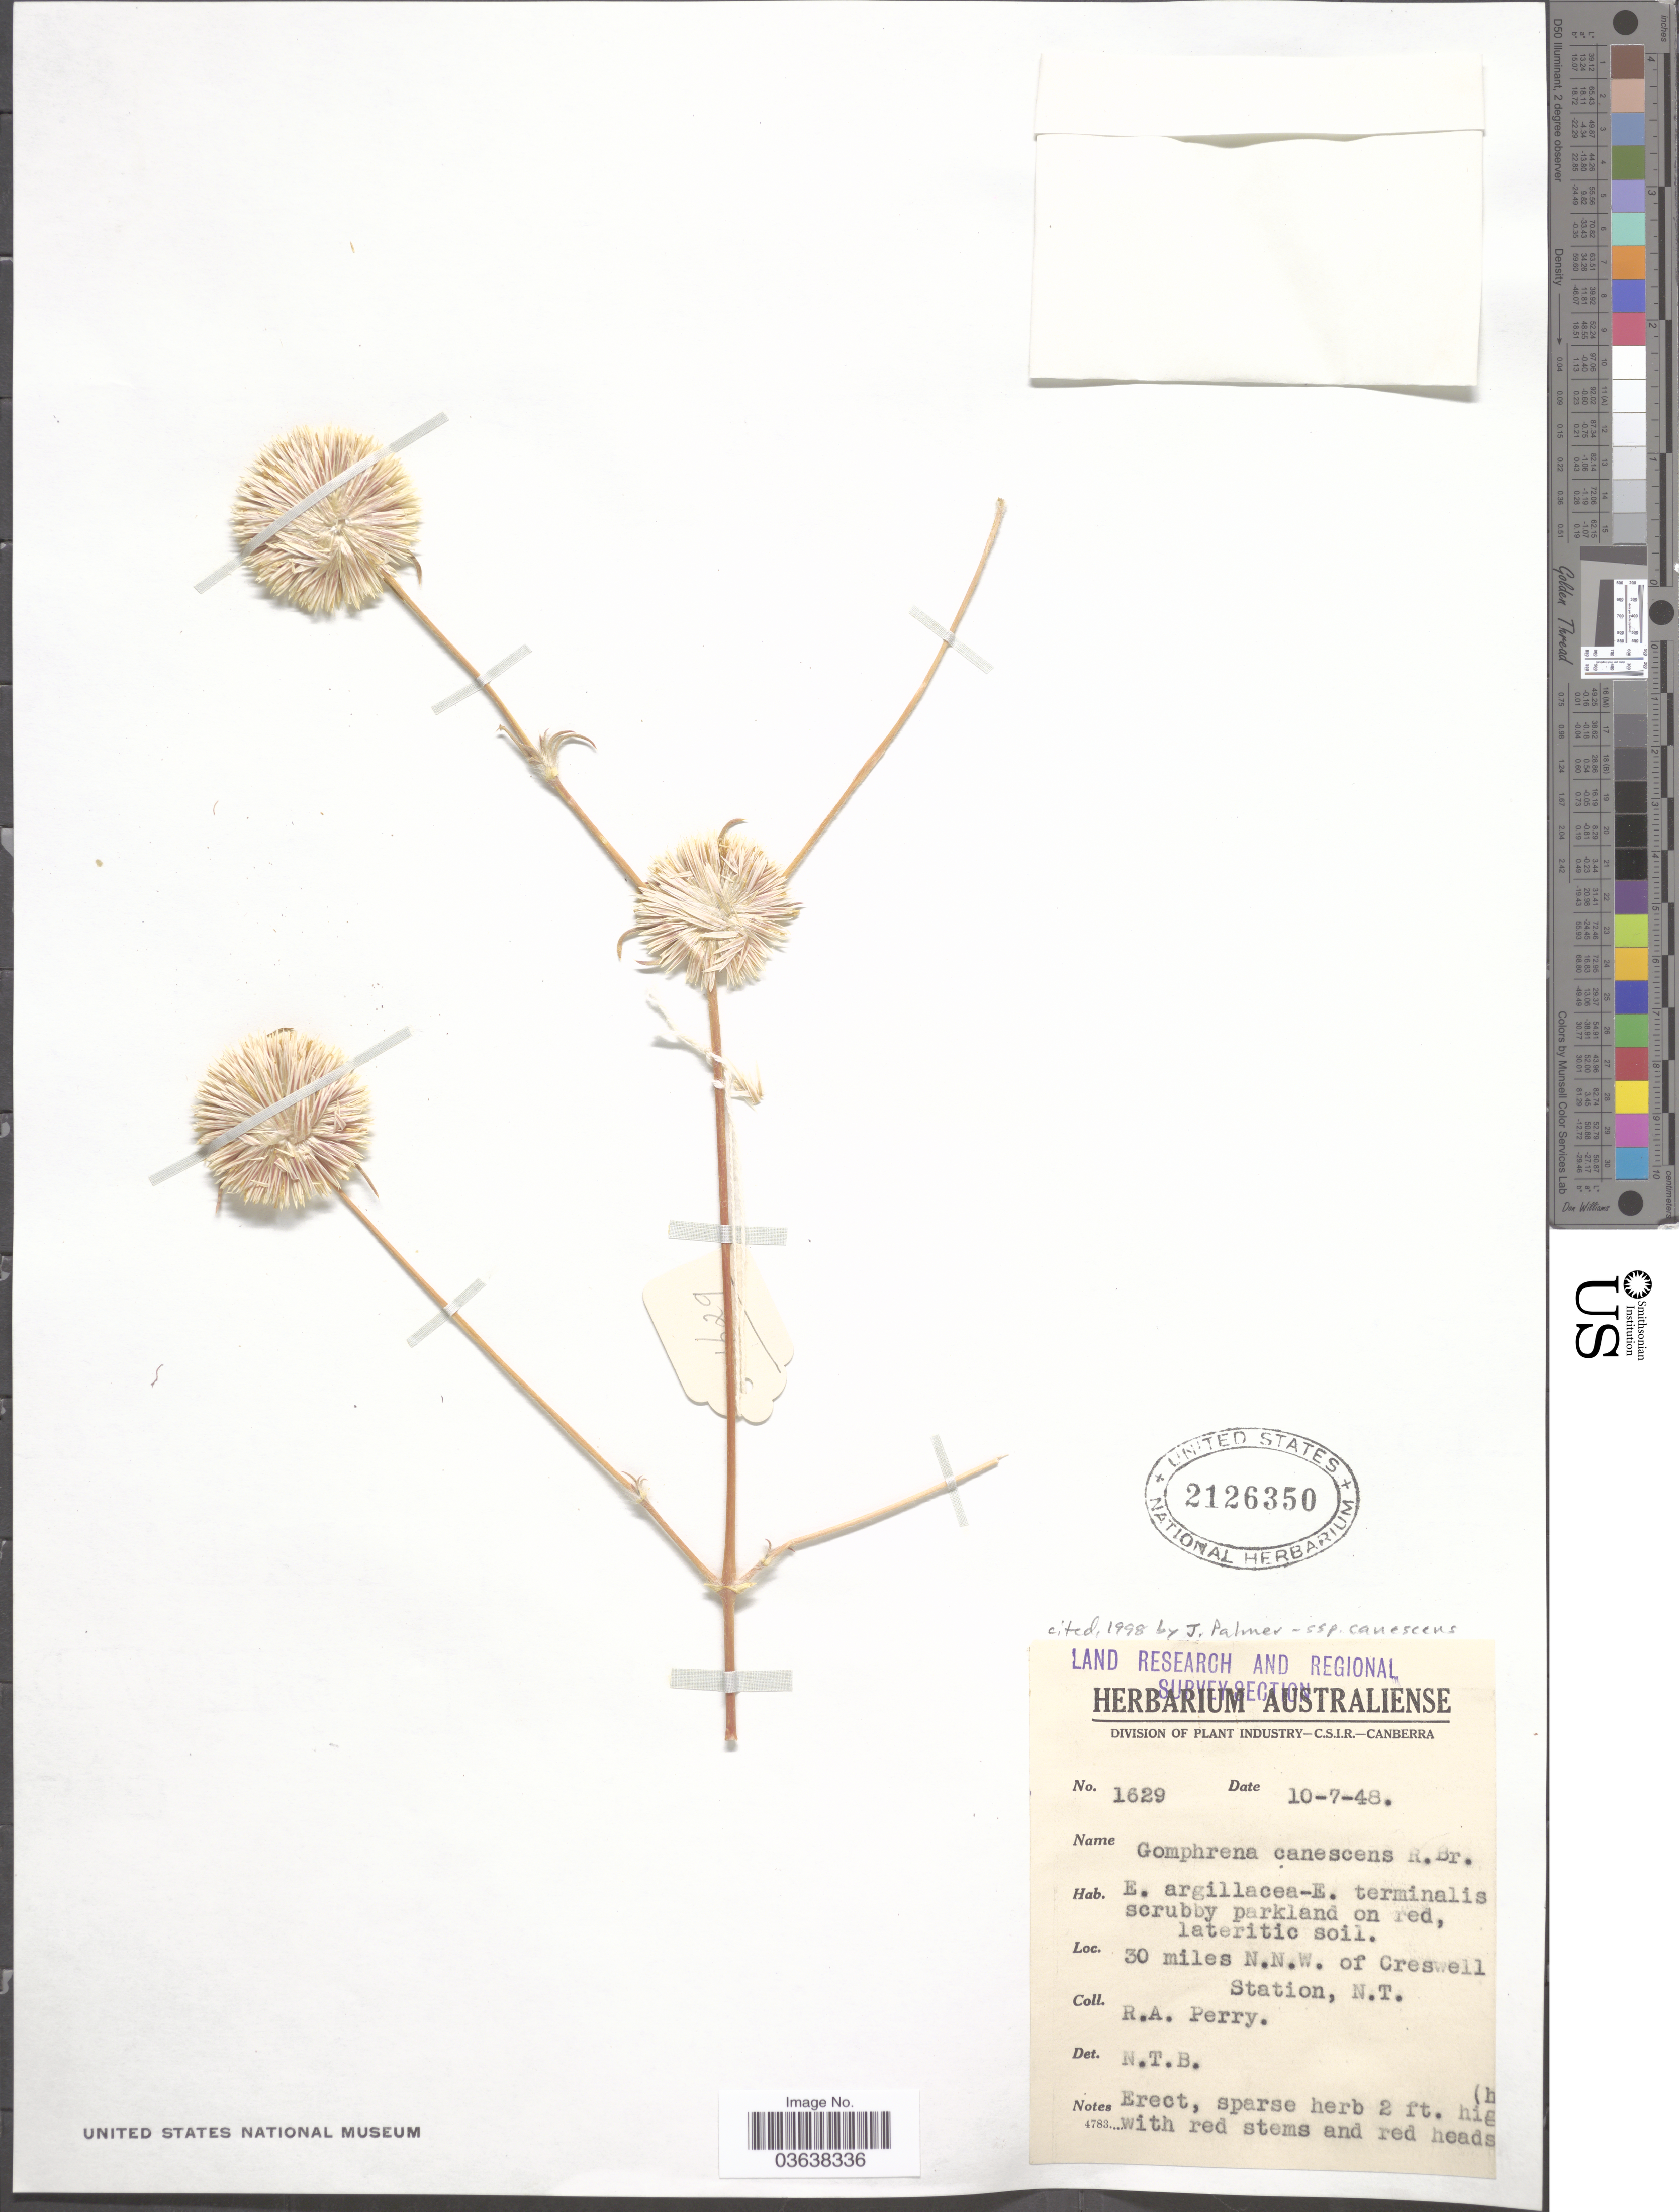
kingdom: Plantae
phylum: Tracheophyta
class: Magnoliopsida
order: Caryophyllales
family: Amaranthaceae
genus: Gomphrena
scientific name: Gomphrena canescens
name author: R. Br.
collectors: Perry, R. A.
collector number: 1629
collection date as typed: Transcribed d/m/y: 10/7/48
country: Australia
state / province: Northern Territory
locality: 30 miles N. N. W. of Creswell Station.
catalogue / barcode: US 2126350